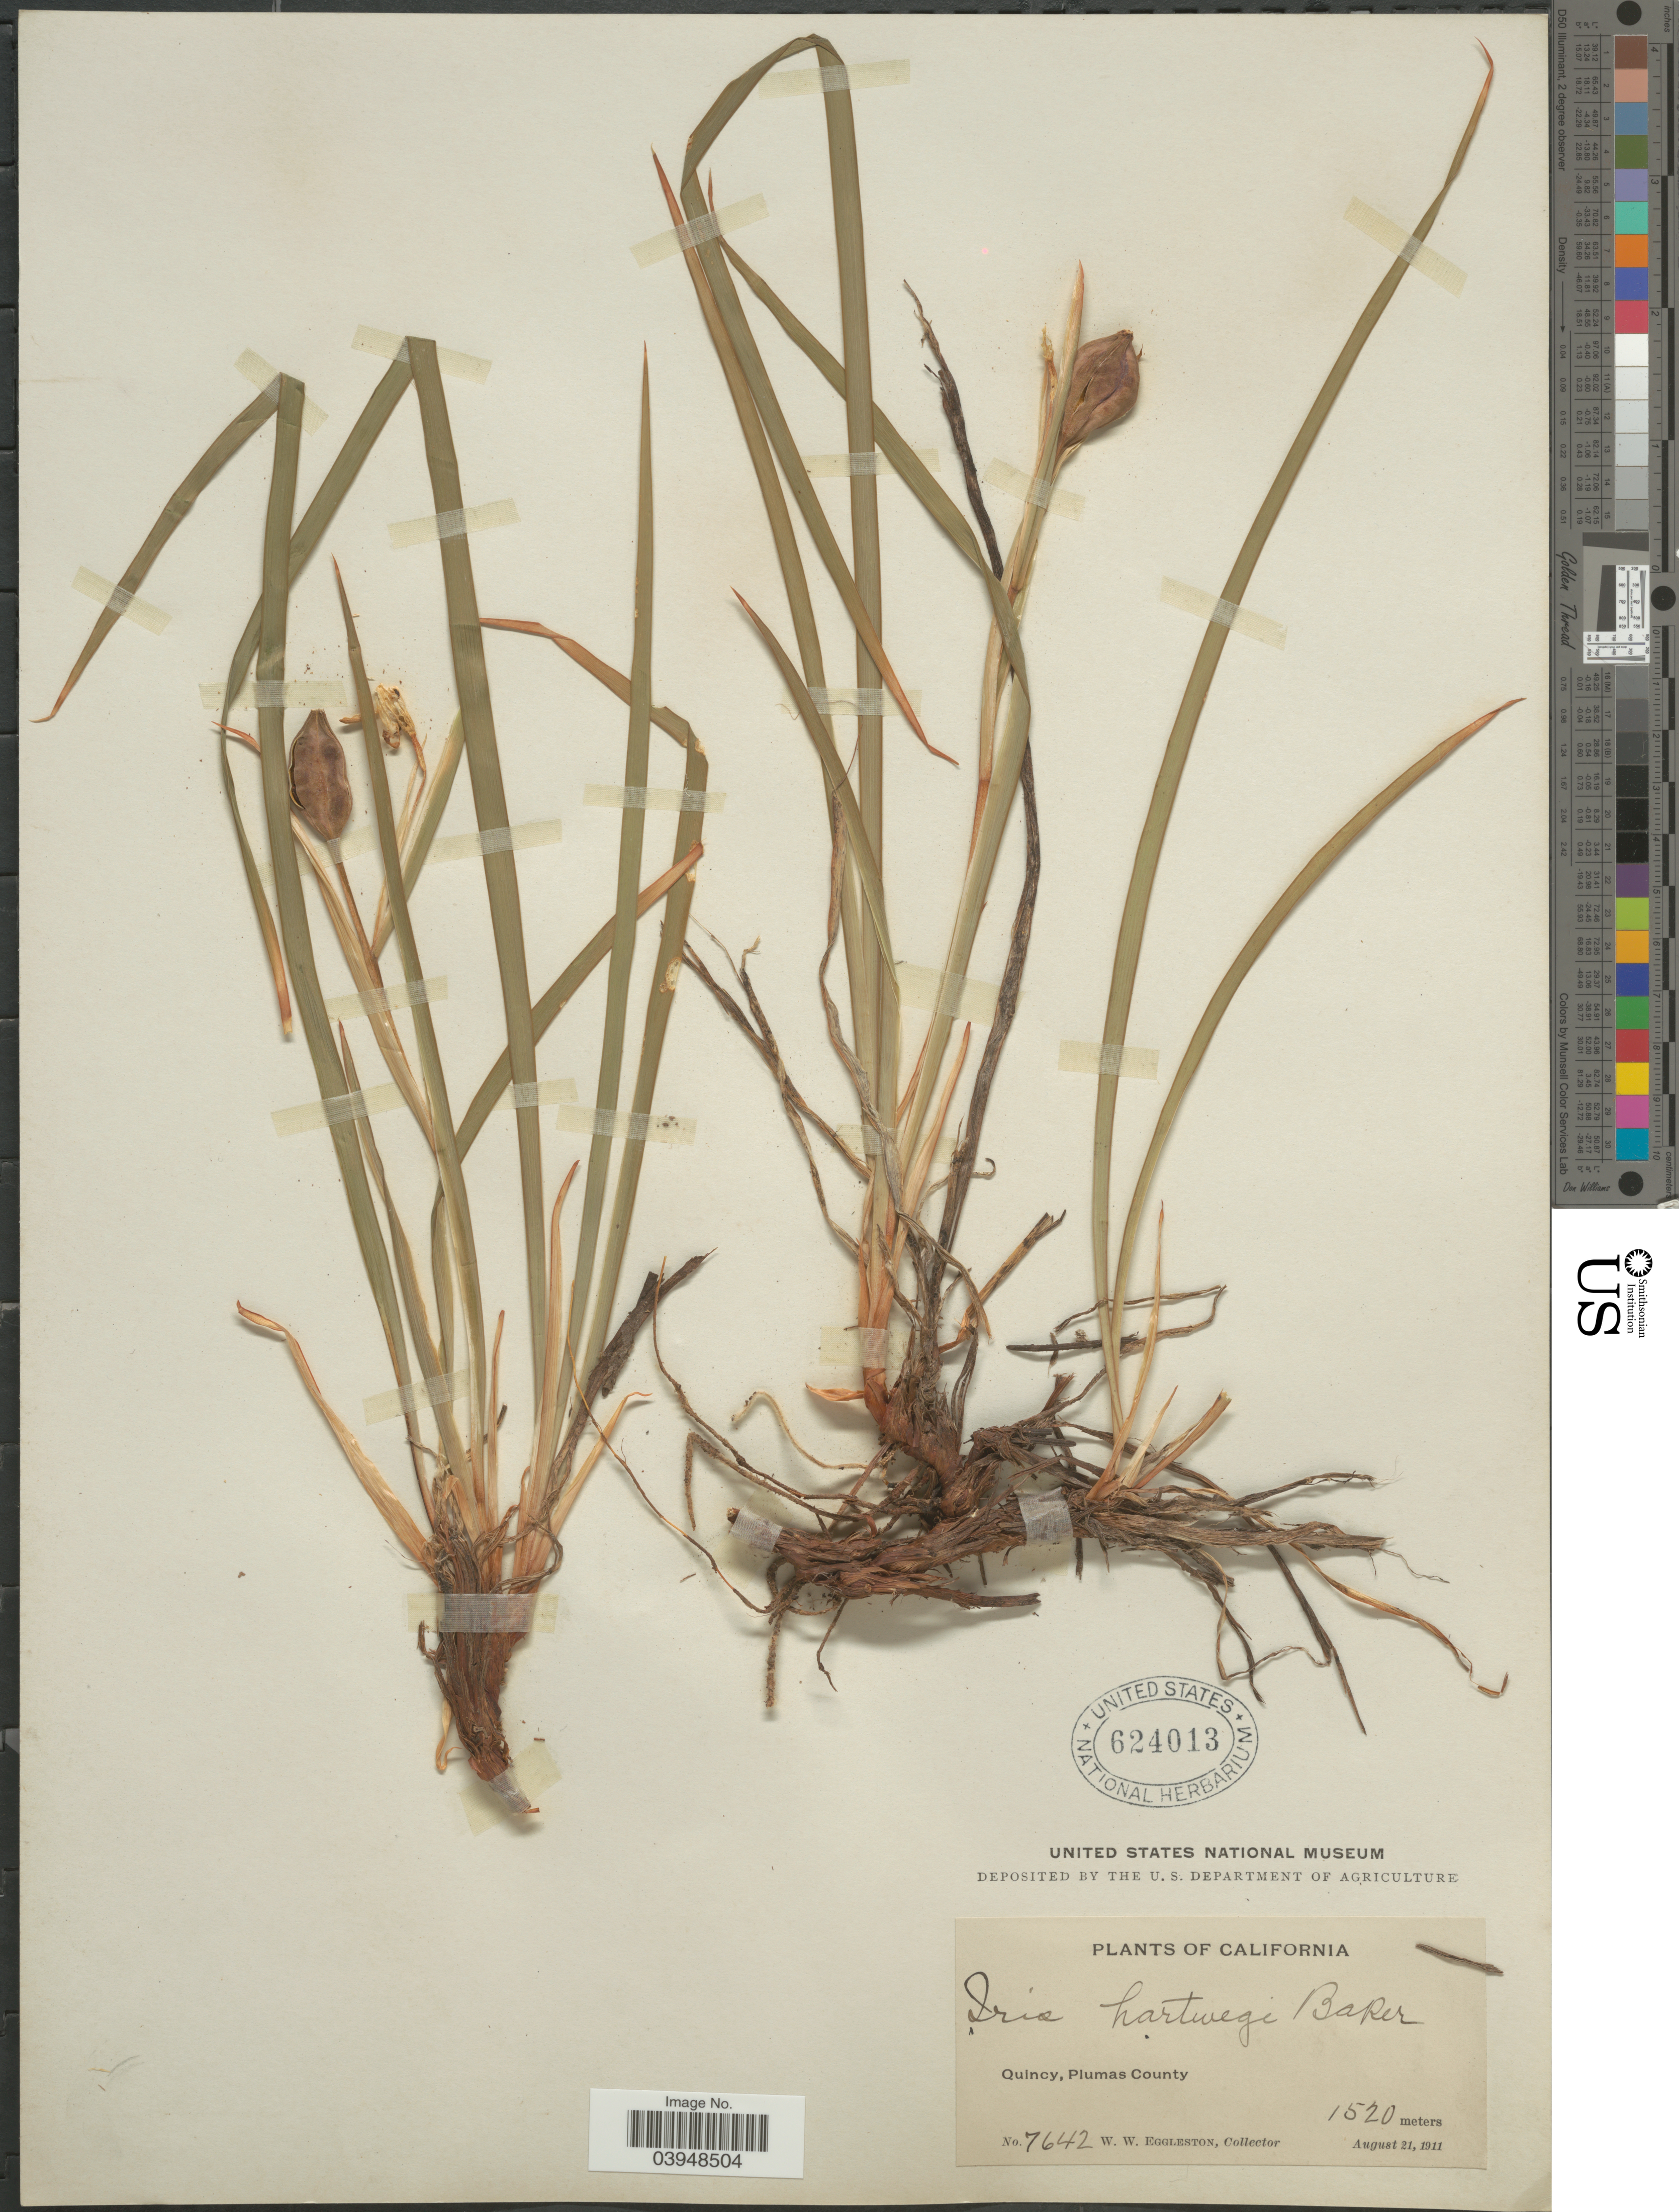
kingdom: Plantae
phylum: Tracheophyta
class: Liliopsida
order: Asparagales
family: Iridaceae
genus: Iris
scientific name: Iris hartwegii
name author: Baker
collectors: W. W. Eggleston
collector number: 7642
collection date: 1911-08-21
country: United States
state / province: California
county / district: Plumas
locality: Quincy, Plumas County.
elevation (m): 1520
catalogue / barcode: US 624013